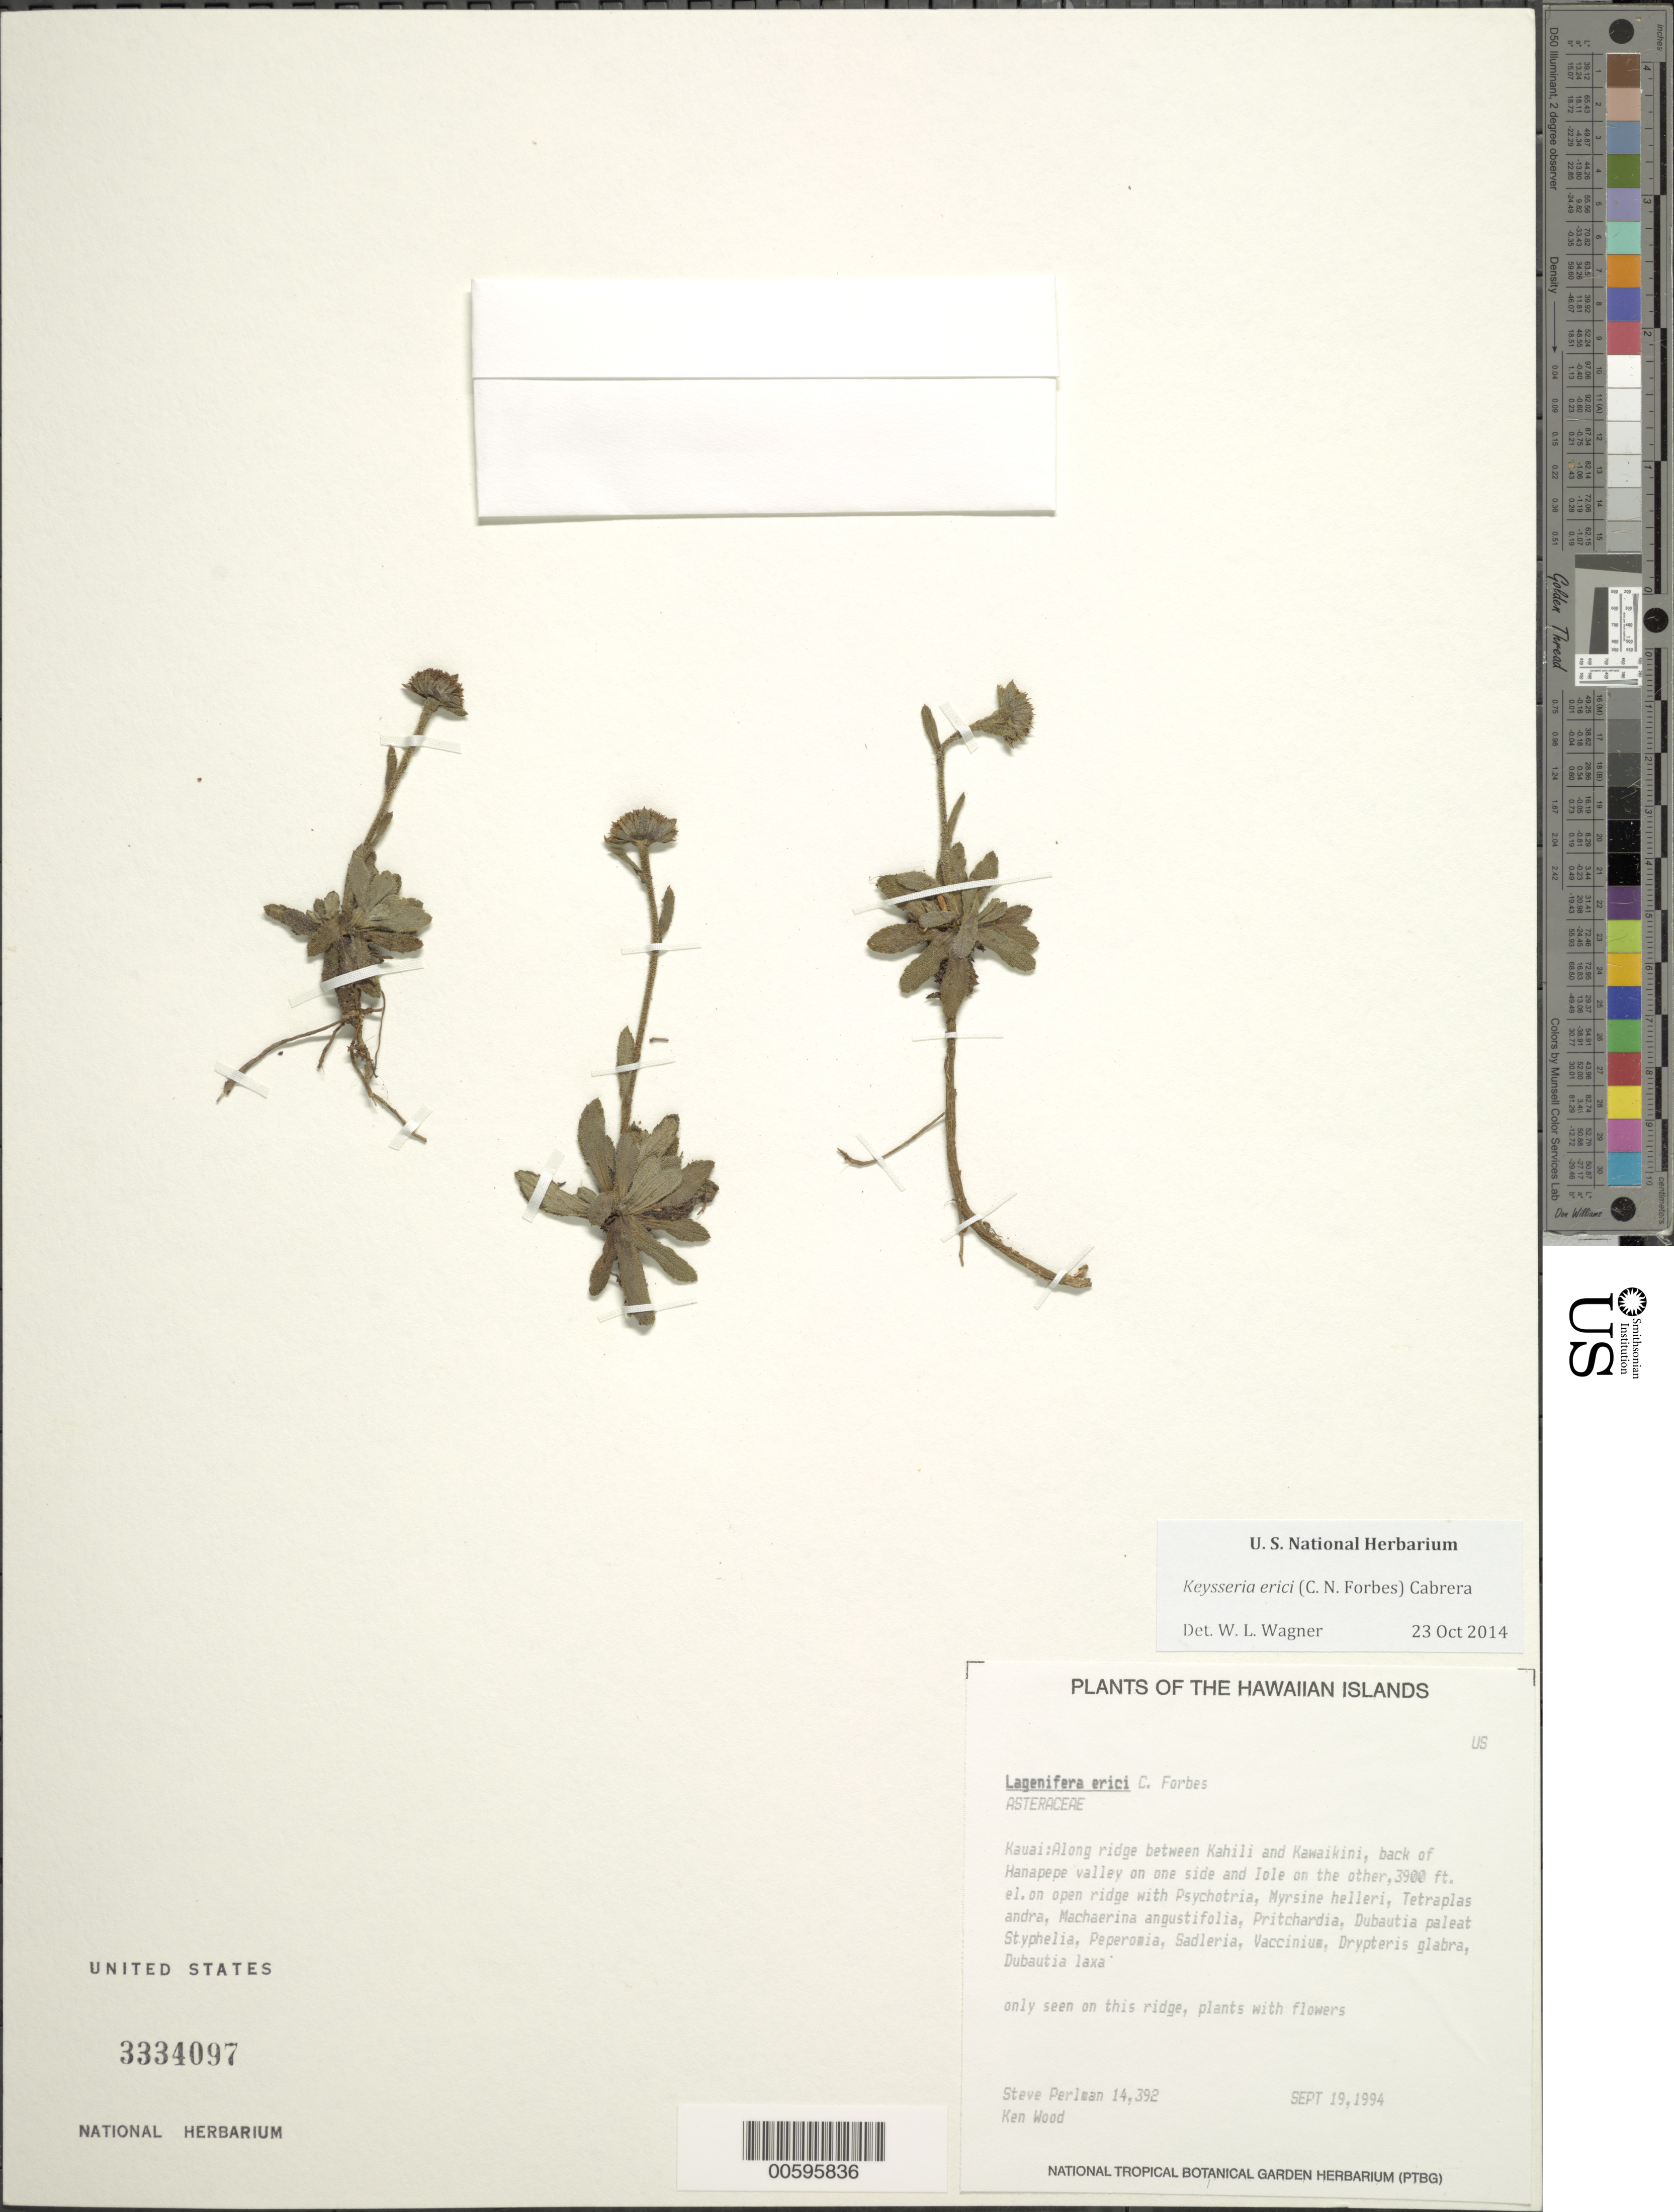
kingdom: Plantae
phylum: Tracheophyta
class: Magnoliopsida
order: Asterales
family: Asteraceae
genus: Keysseria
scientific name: Keysseria erici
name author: (C.N. Forbes) Cabrera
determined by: Wagner, W. L., (BOT), Smithsonian Institution - National Museum of Natural History (UNITED STATES)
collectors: S. P. Perlman & K. Wood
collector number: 14392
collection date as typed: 19 Sep 1994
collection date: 1994-09-19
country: United States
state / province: Hawaii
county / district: Kauai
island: Kaua'i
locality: Along ridge between Kahili and Kawaikini, back of Hanapepe valley on one side and Iole on the other.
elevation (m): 1189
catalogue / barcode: US 3334097